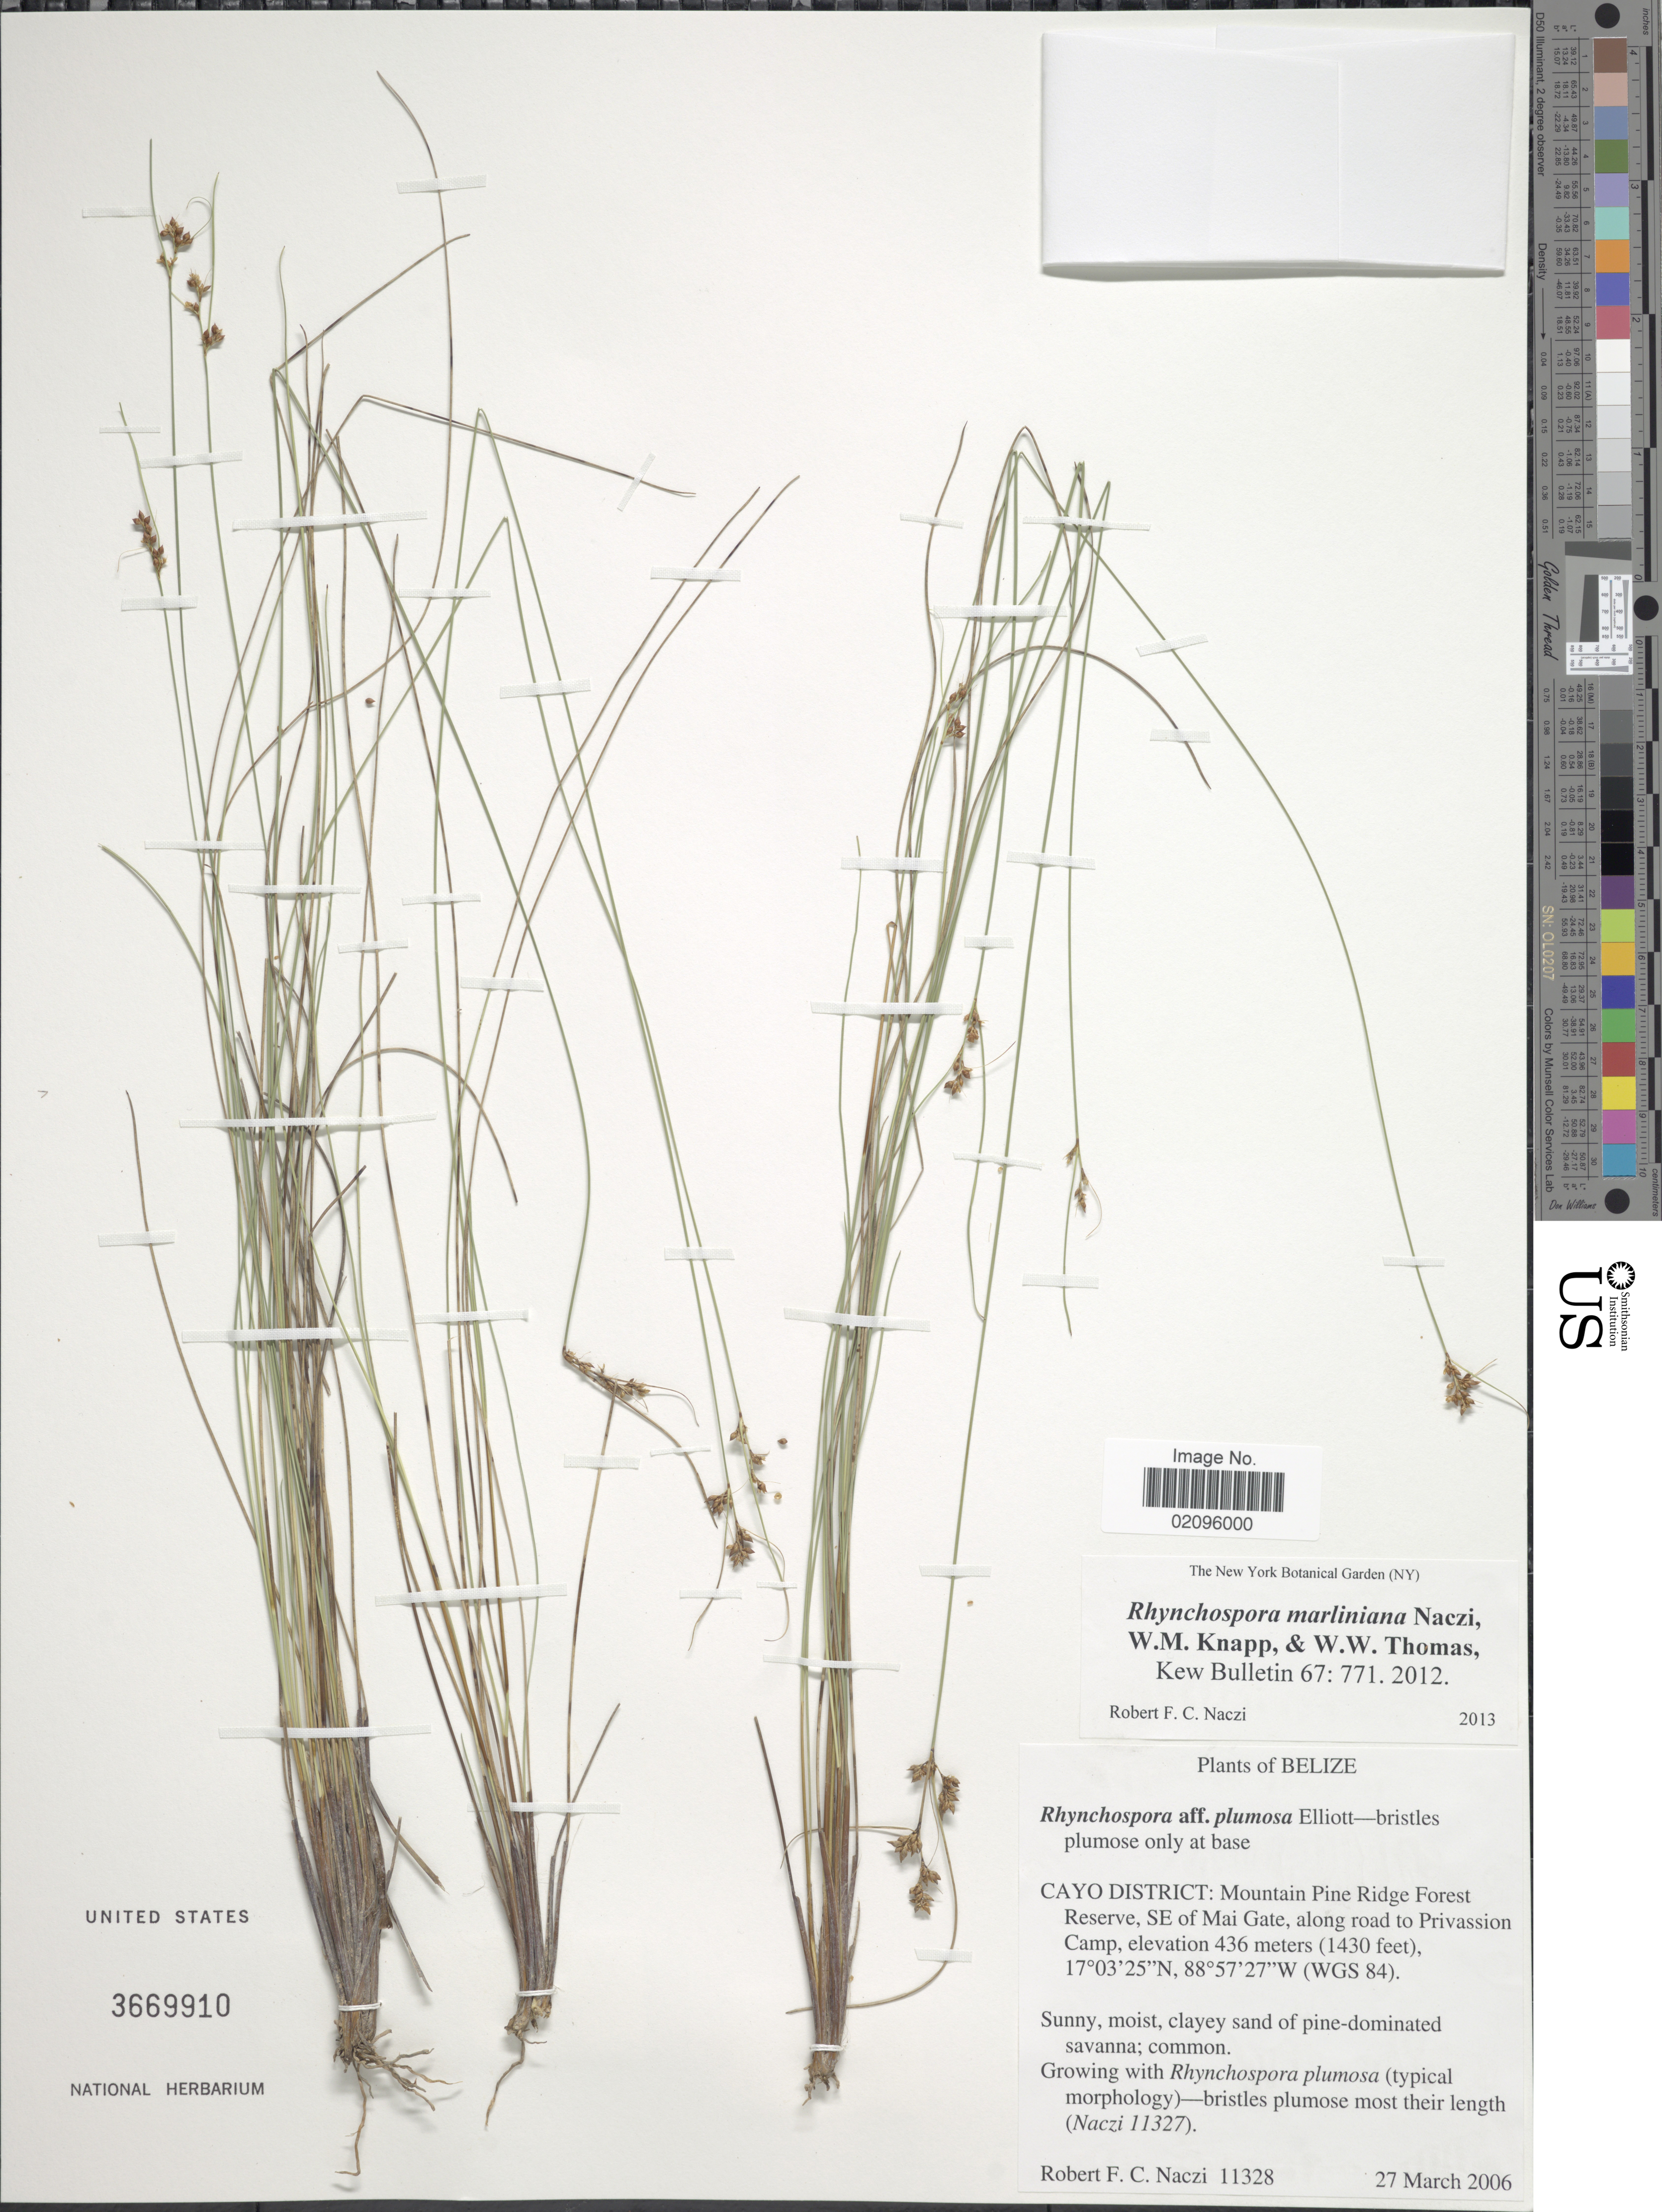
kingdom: Plantae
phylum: Tracheophyta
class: Liliopsida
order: Poales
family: Cyperaceae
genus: Rhynchospora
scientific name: Rhynchospora marliniana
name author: Naczi et al.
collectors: R. F. C. Naczi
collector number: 11328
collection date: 2006-03-27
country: Belize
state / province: Cayo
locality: Mountain Pine Ridge Forest Reserve, SE of Mai Gate, along road to Privassion Camp, (WGS 84).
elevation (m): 436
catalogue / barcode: US 3669910